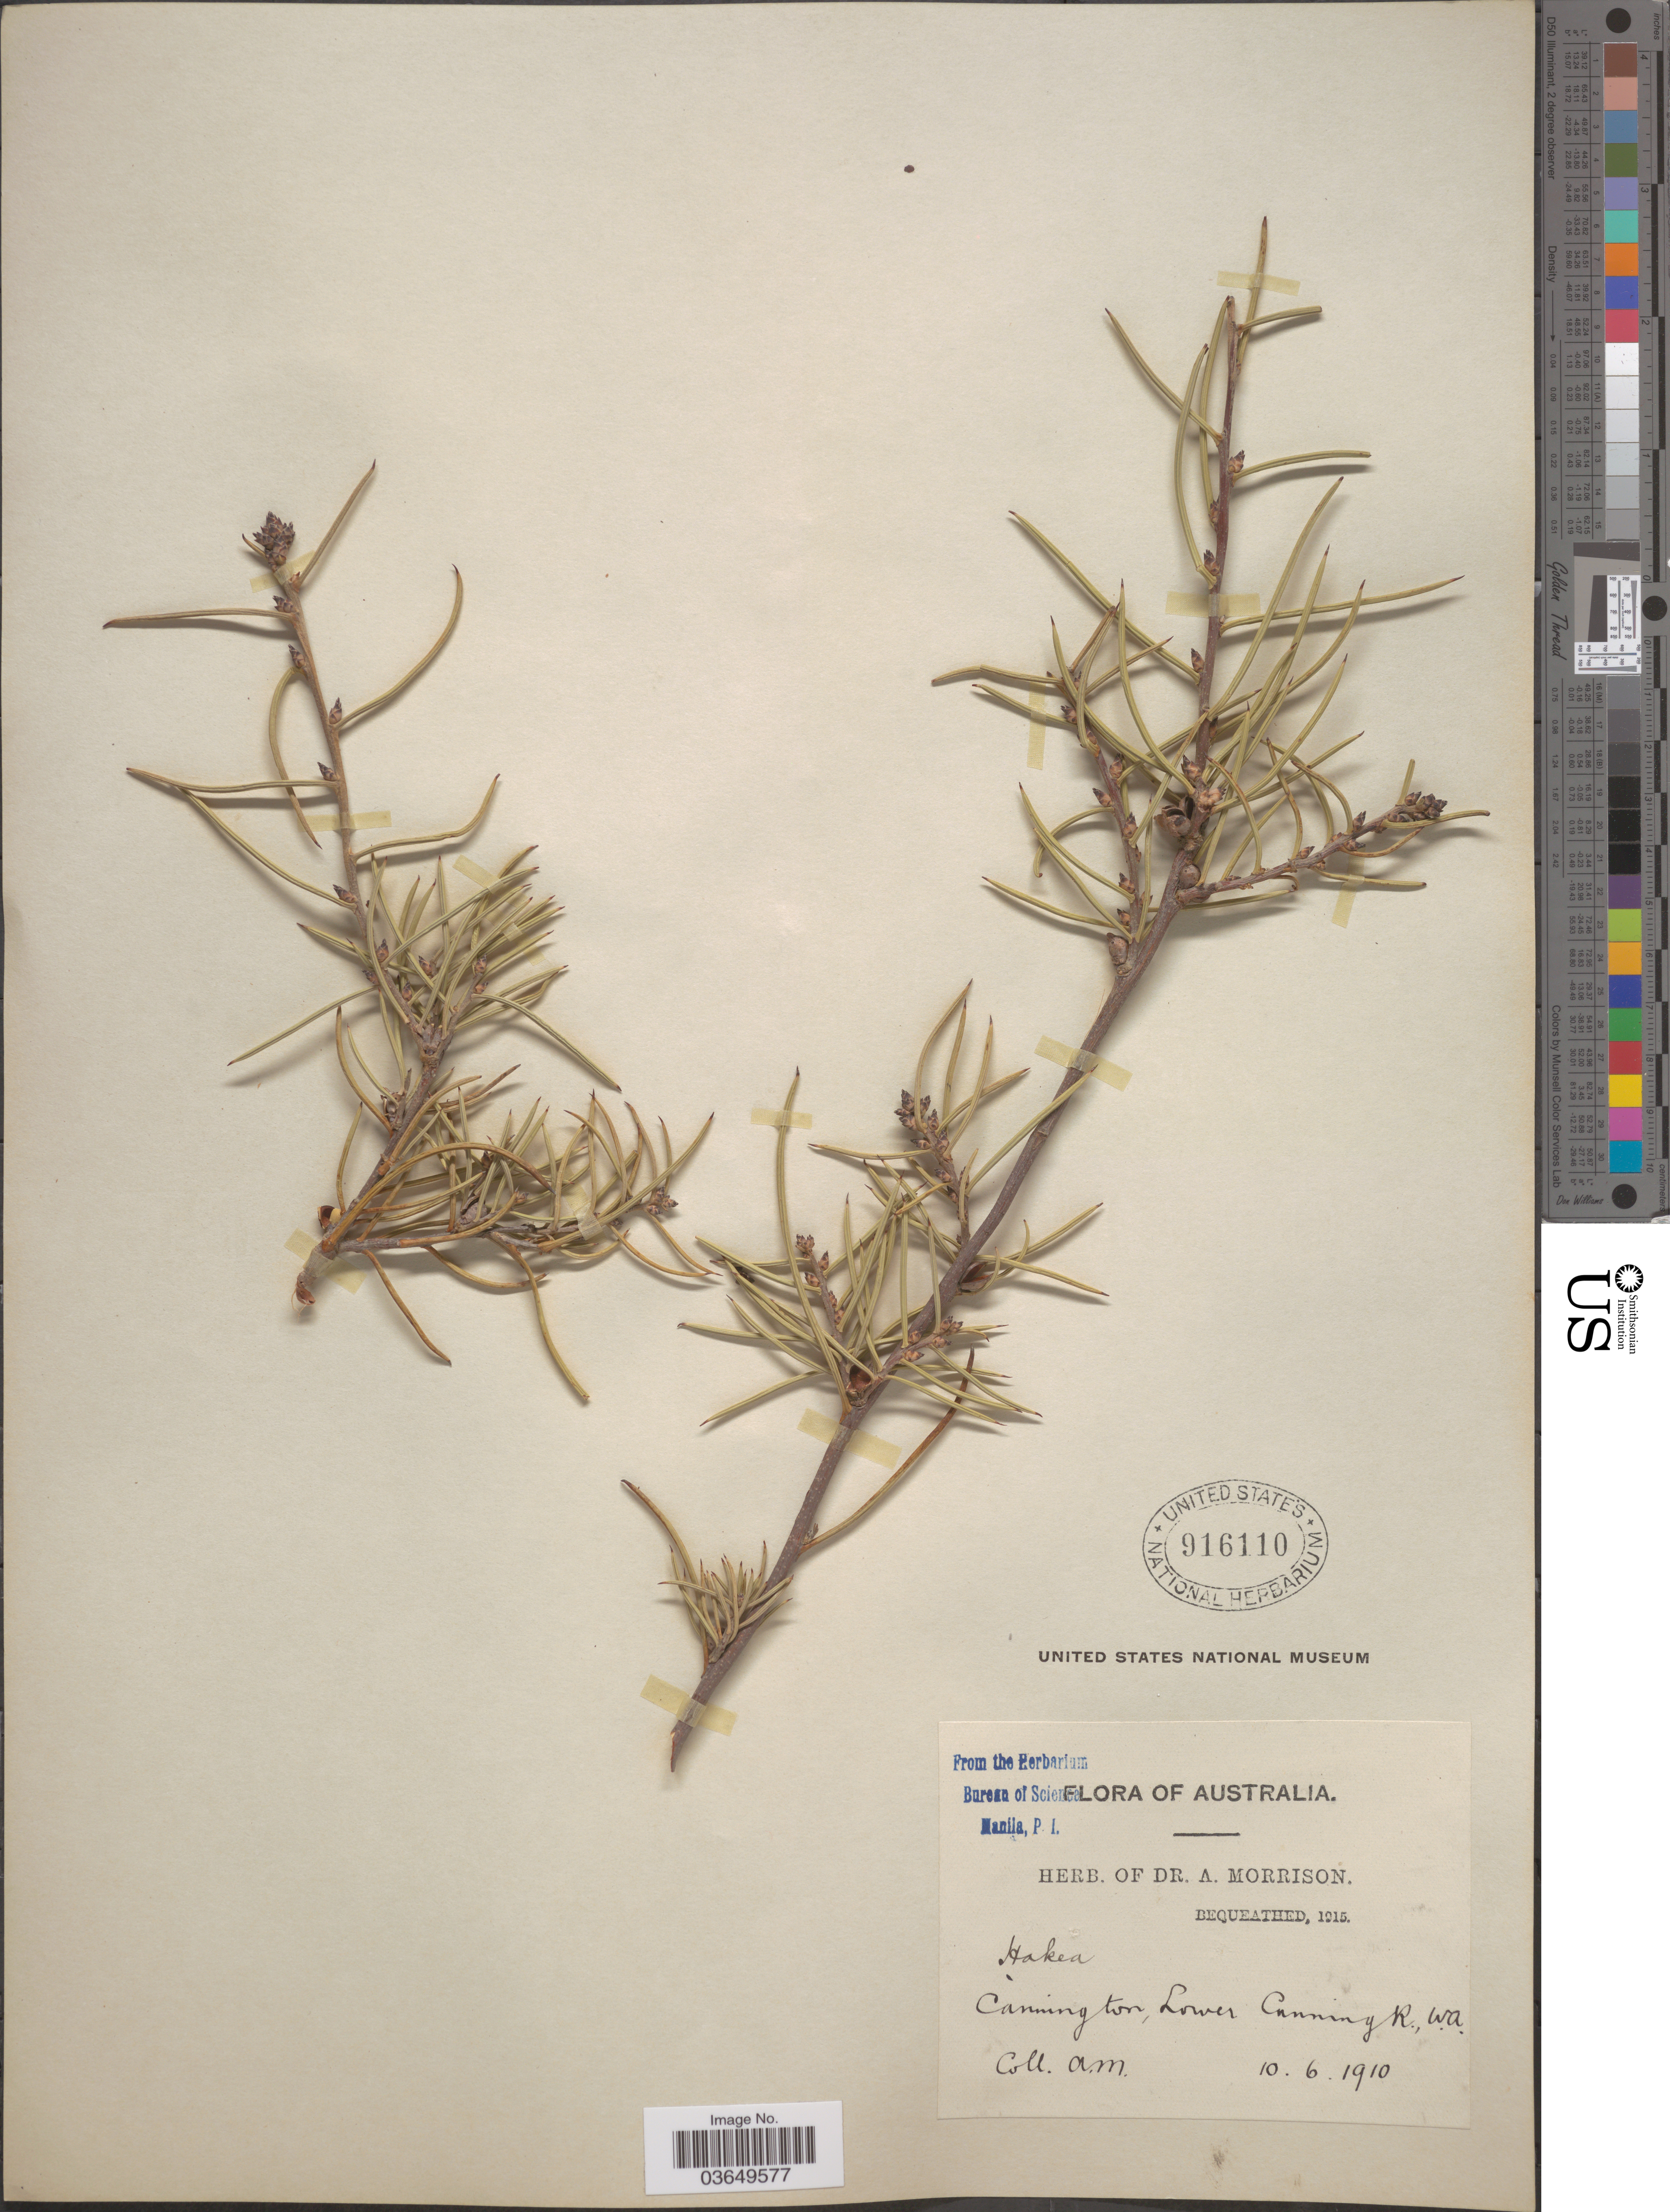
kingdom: Plantae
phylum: Tracheophyta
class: Magnoliopsida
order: Proteales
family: Proteaceae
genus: Hakea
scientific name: Hakea sp.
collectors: A. Morrison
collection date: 1910-06-10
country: Australia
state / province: Western Australia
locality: Cannington, Lower Canning R.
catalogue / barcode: US 916110